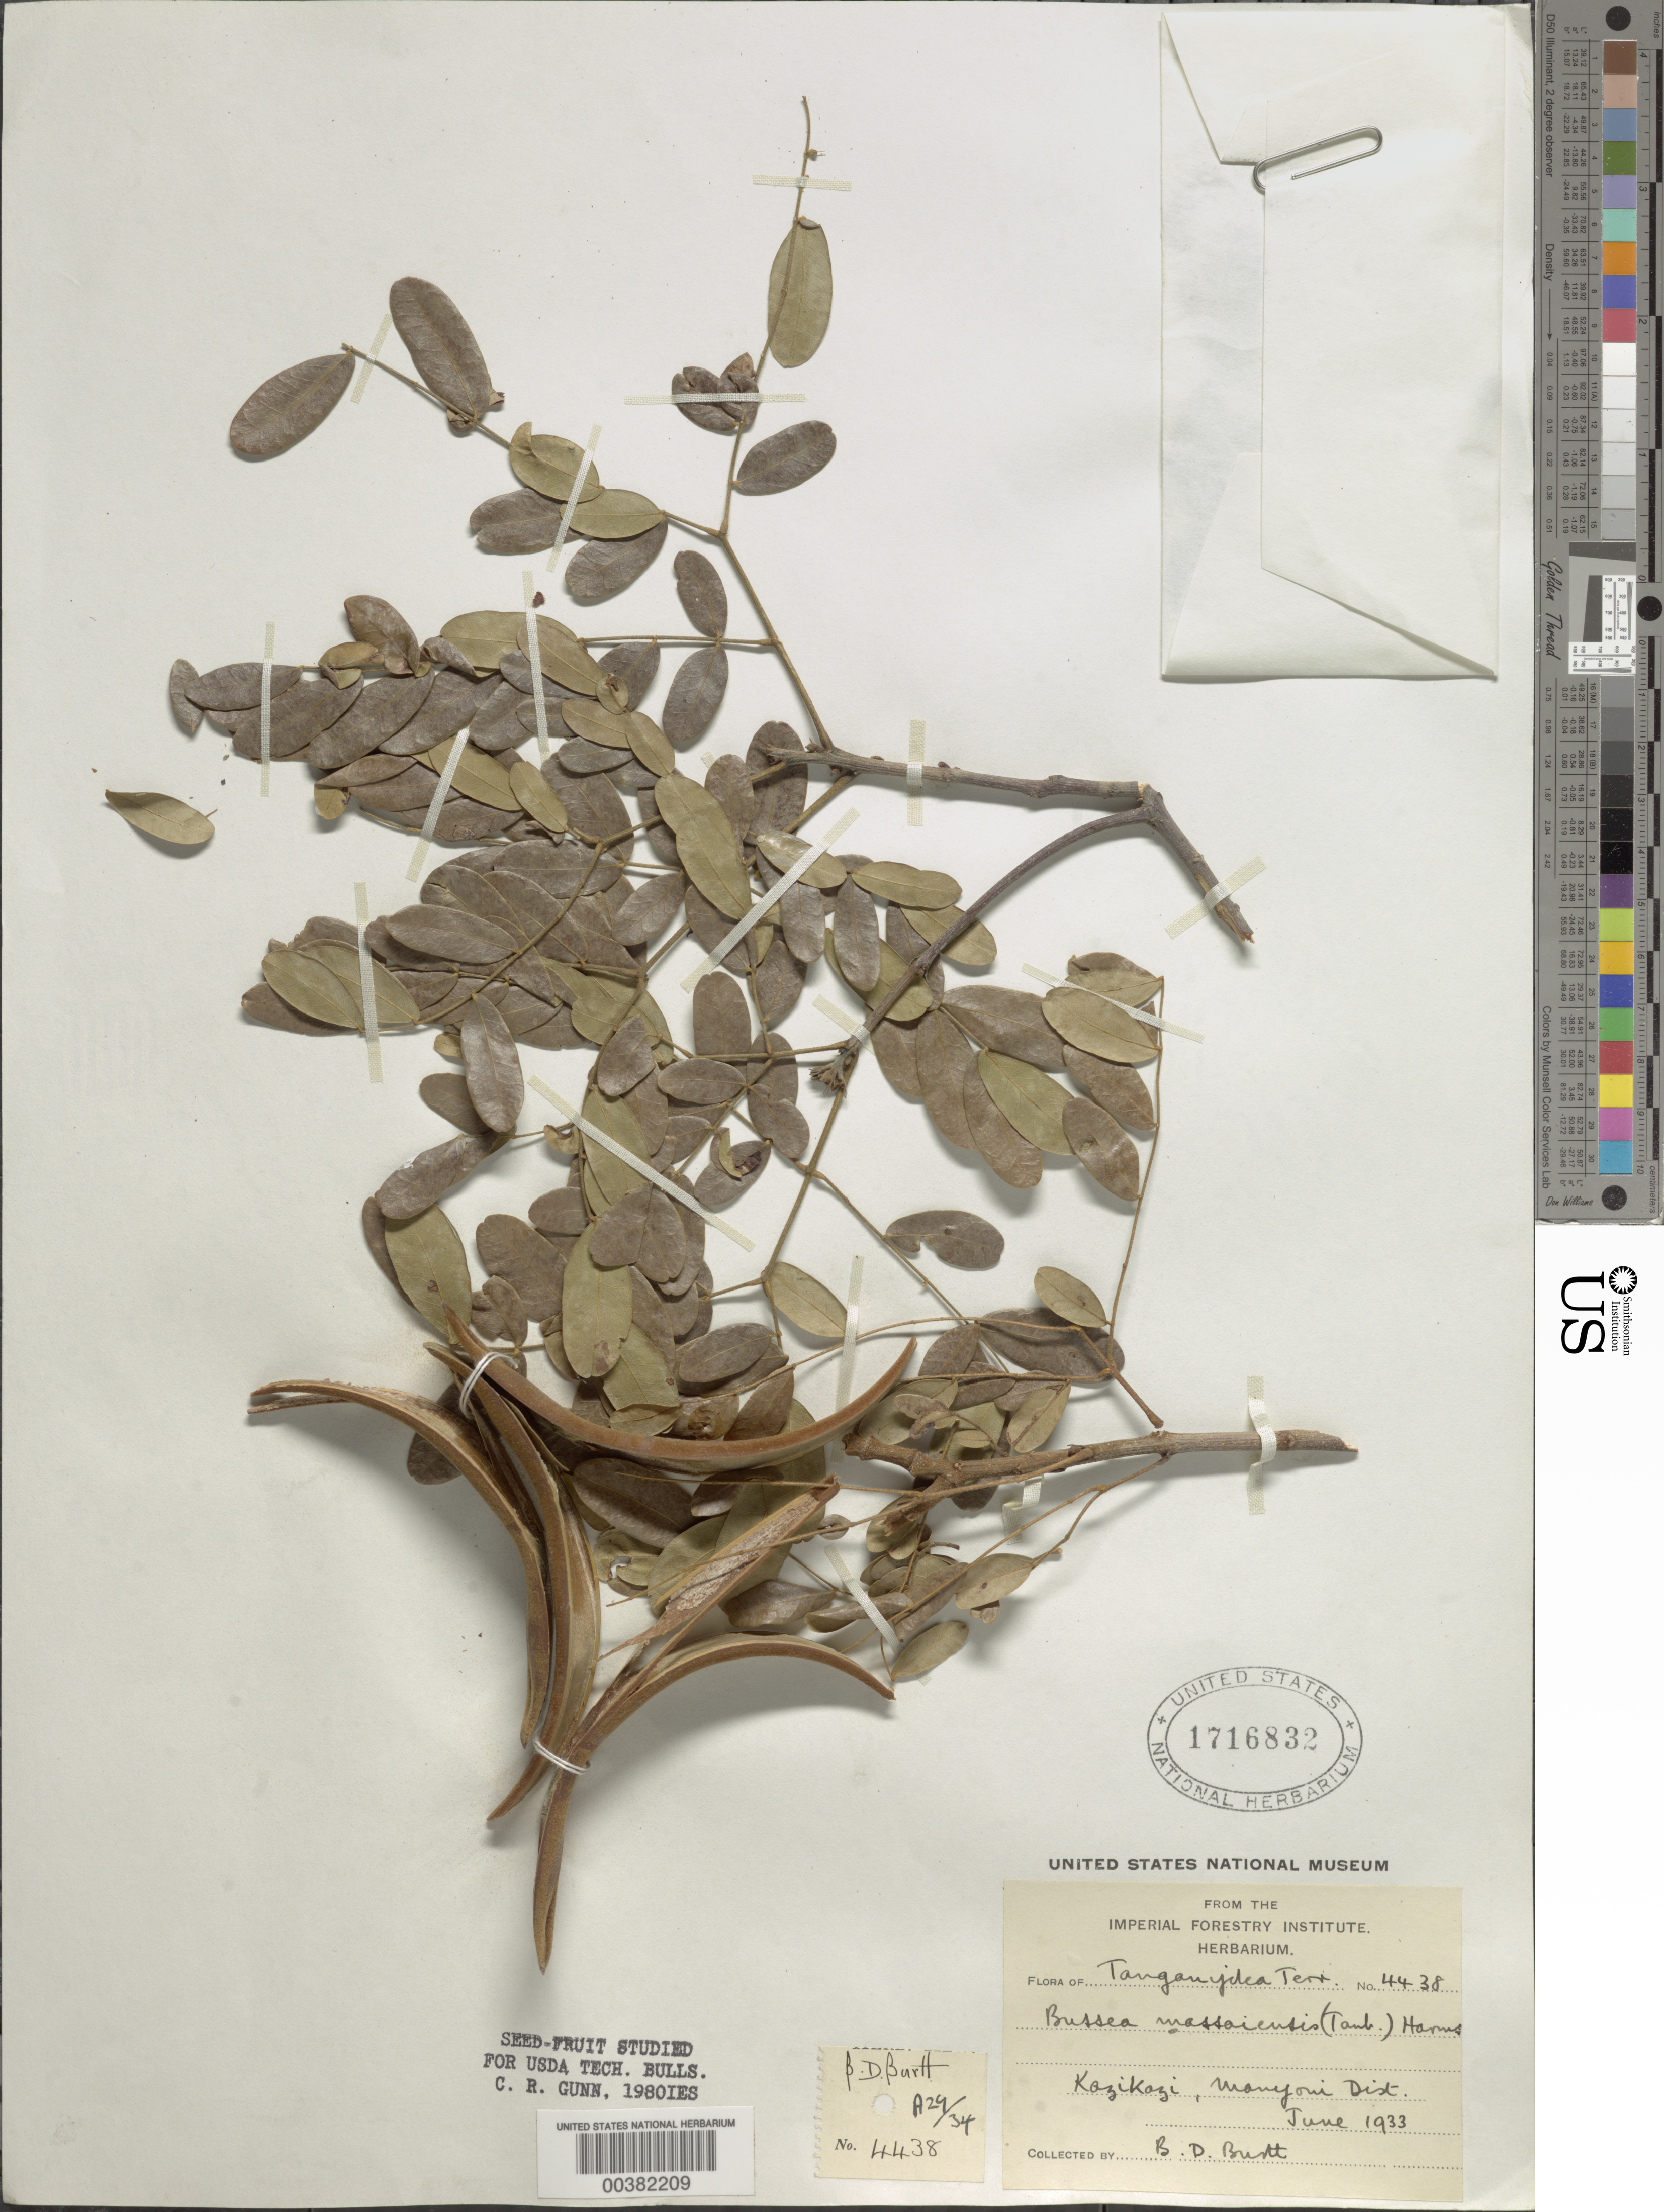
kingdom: Plantae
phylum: Tracheophyta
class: Magnoliopsida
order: Fabales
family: Fabaceae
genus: Bussea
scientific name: Bussea massaiensis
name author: (Taub.) Harms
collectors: B. D. Burtt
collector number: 4438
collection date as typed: Jun 1933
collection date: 1933-06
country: Tanzania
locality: Kazikazi, monyoni dist.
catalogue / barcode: US 1716832